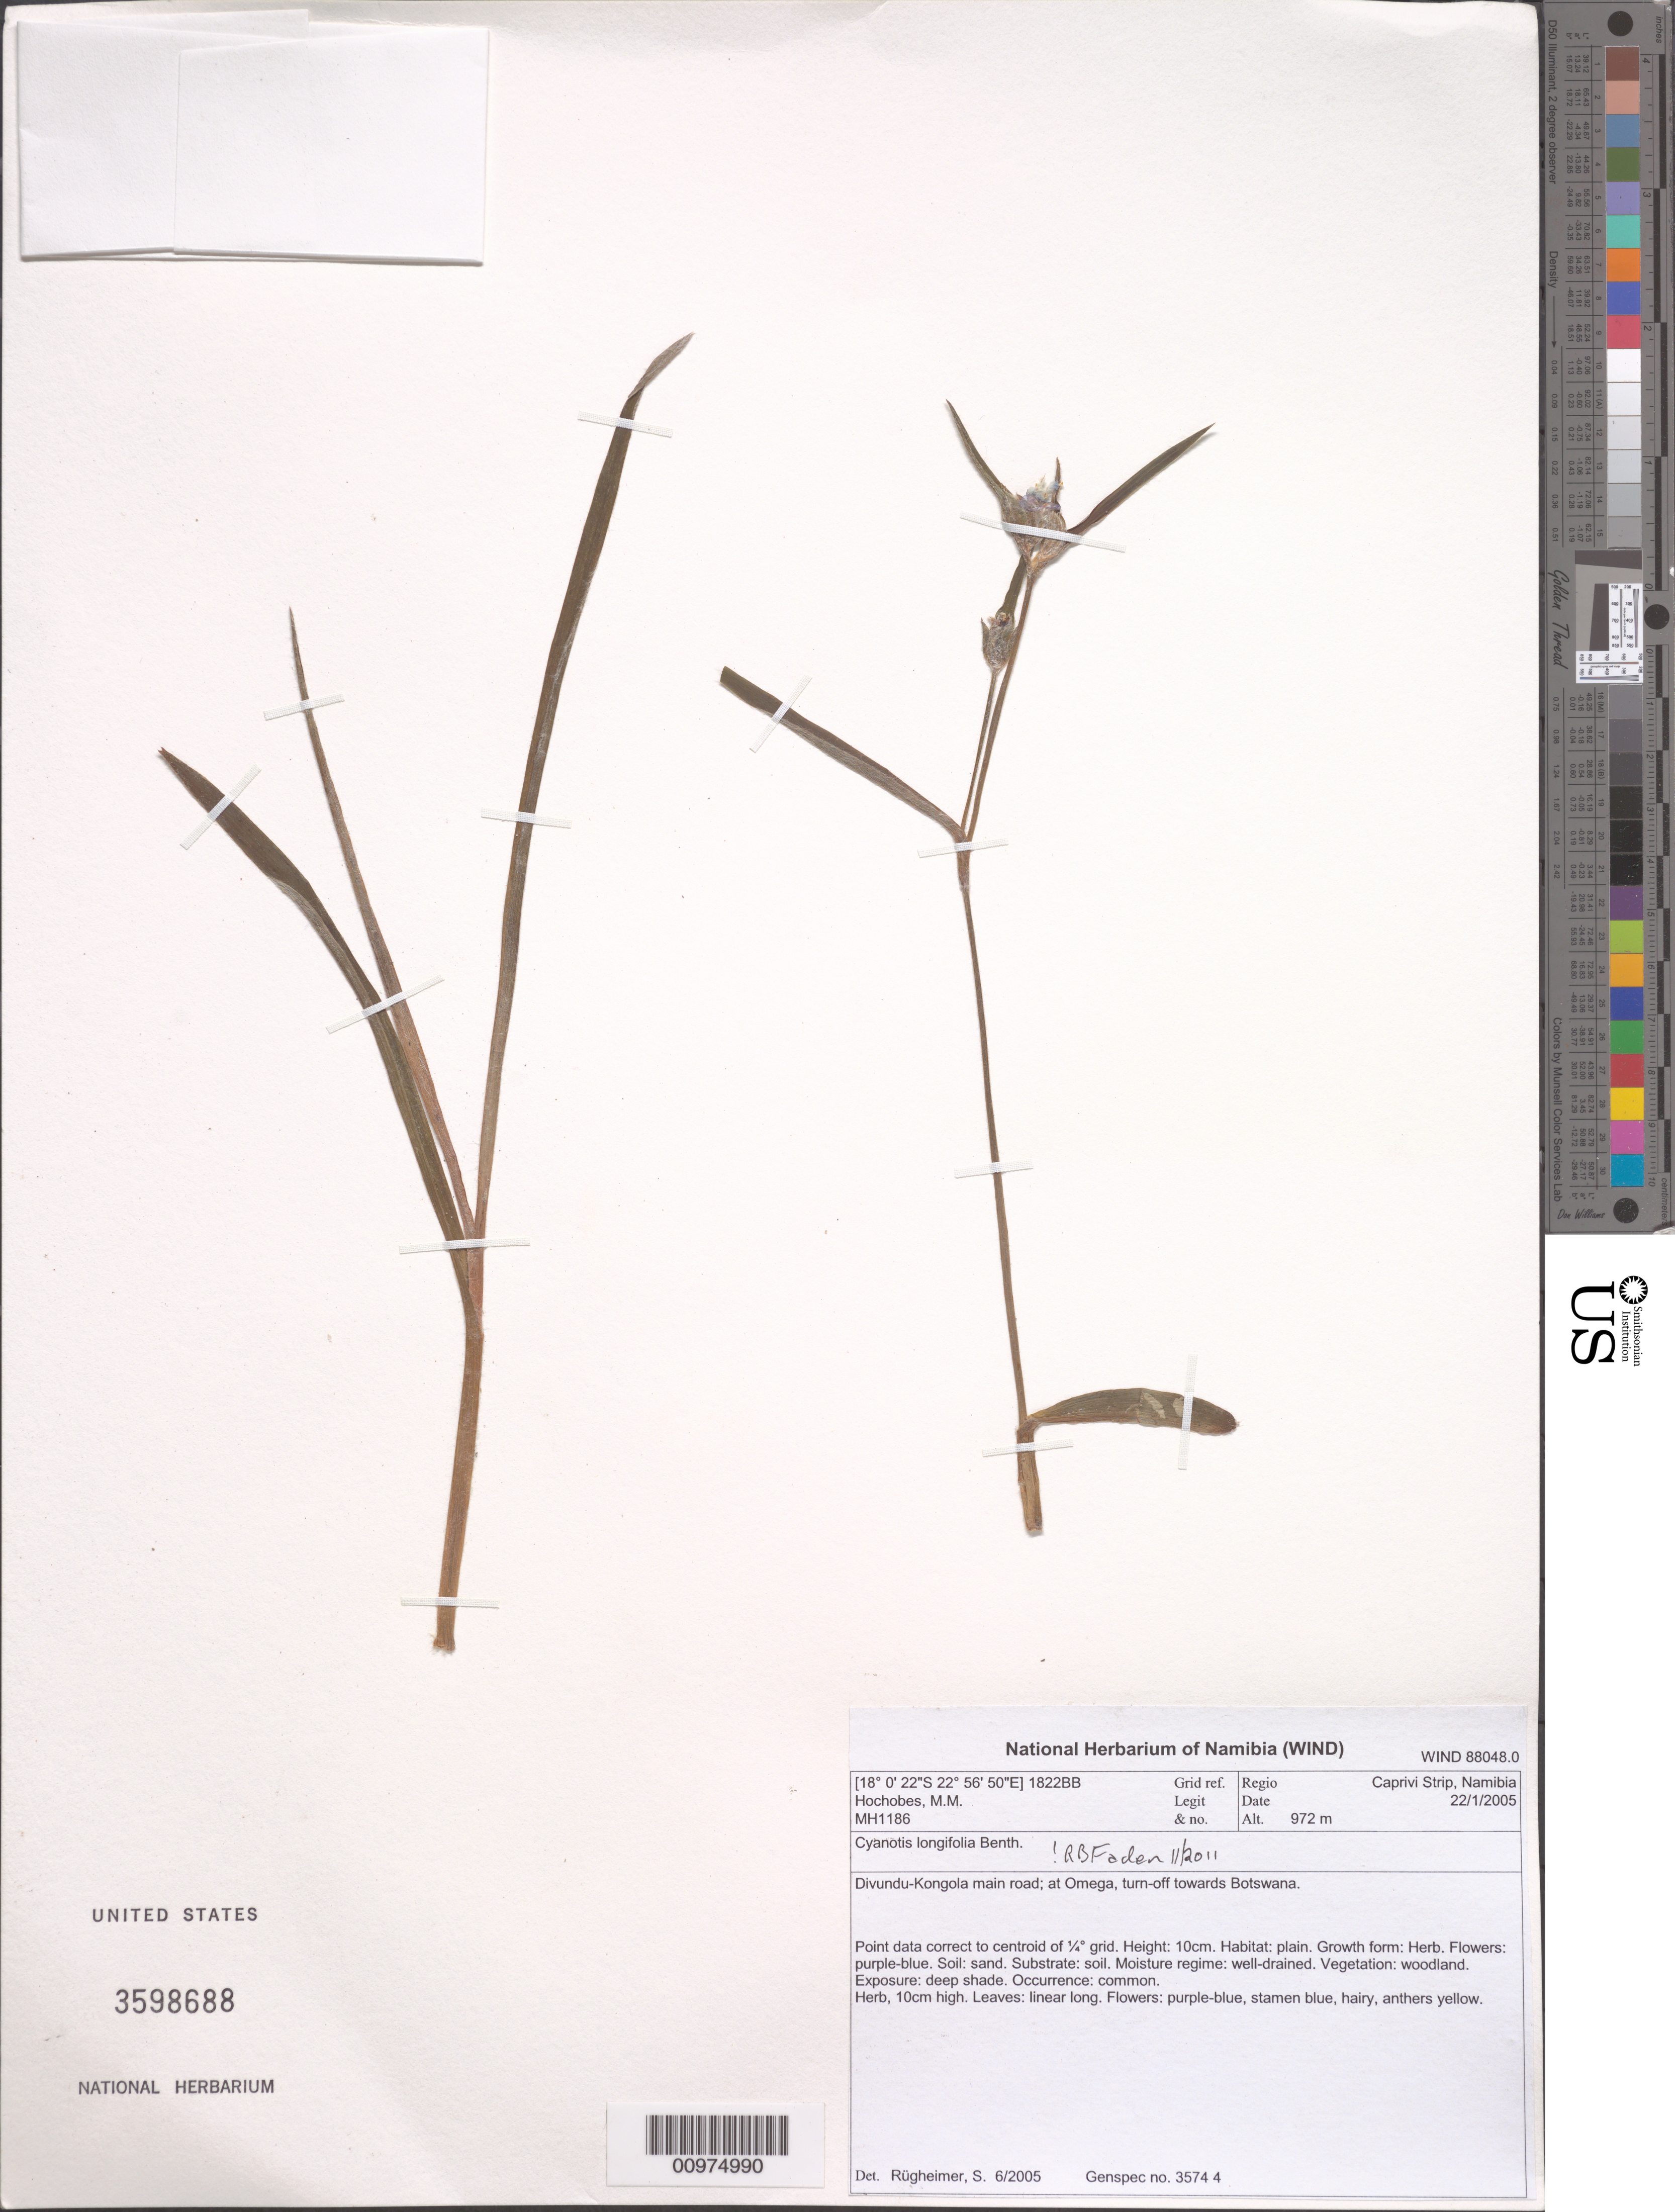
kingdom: Plantae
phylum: Tracheophyta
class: Liliopsida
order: Commelinales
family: Commelinaceae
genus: Cyanotis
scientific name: Cyanotis longifolia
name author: Benth.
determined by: Faden, Robert B., (US), Smithsonian Institution - National Museum of Natural History (UNITED STATES)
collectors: M. Hochobes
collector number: MH1186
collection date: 2005-01-22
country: Namibia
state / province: Caprivi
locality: Divundu-Kongola maqin road; at Omega, turn-off towards Botswana.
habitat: Habitat: plain. Soil: sand. Substrate: soil. Moisture regime: well-drained. Vegetation: woodland. Exposure: deep shade. Occurrence: common.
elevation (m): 972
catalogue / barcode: US 3598688